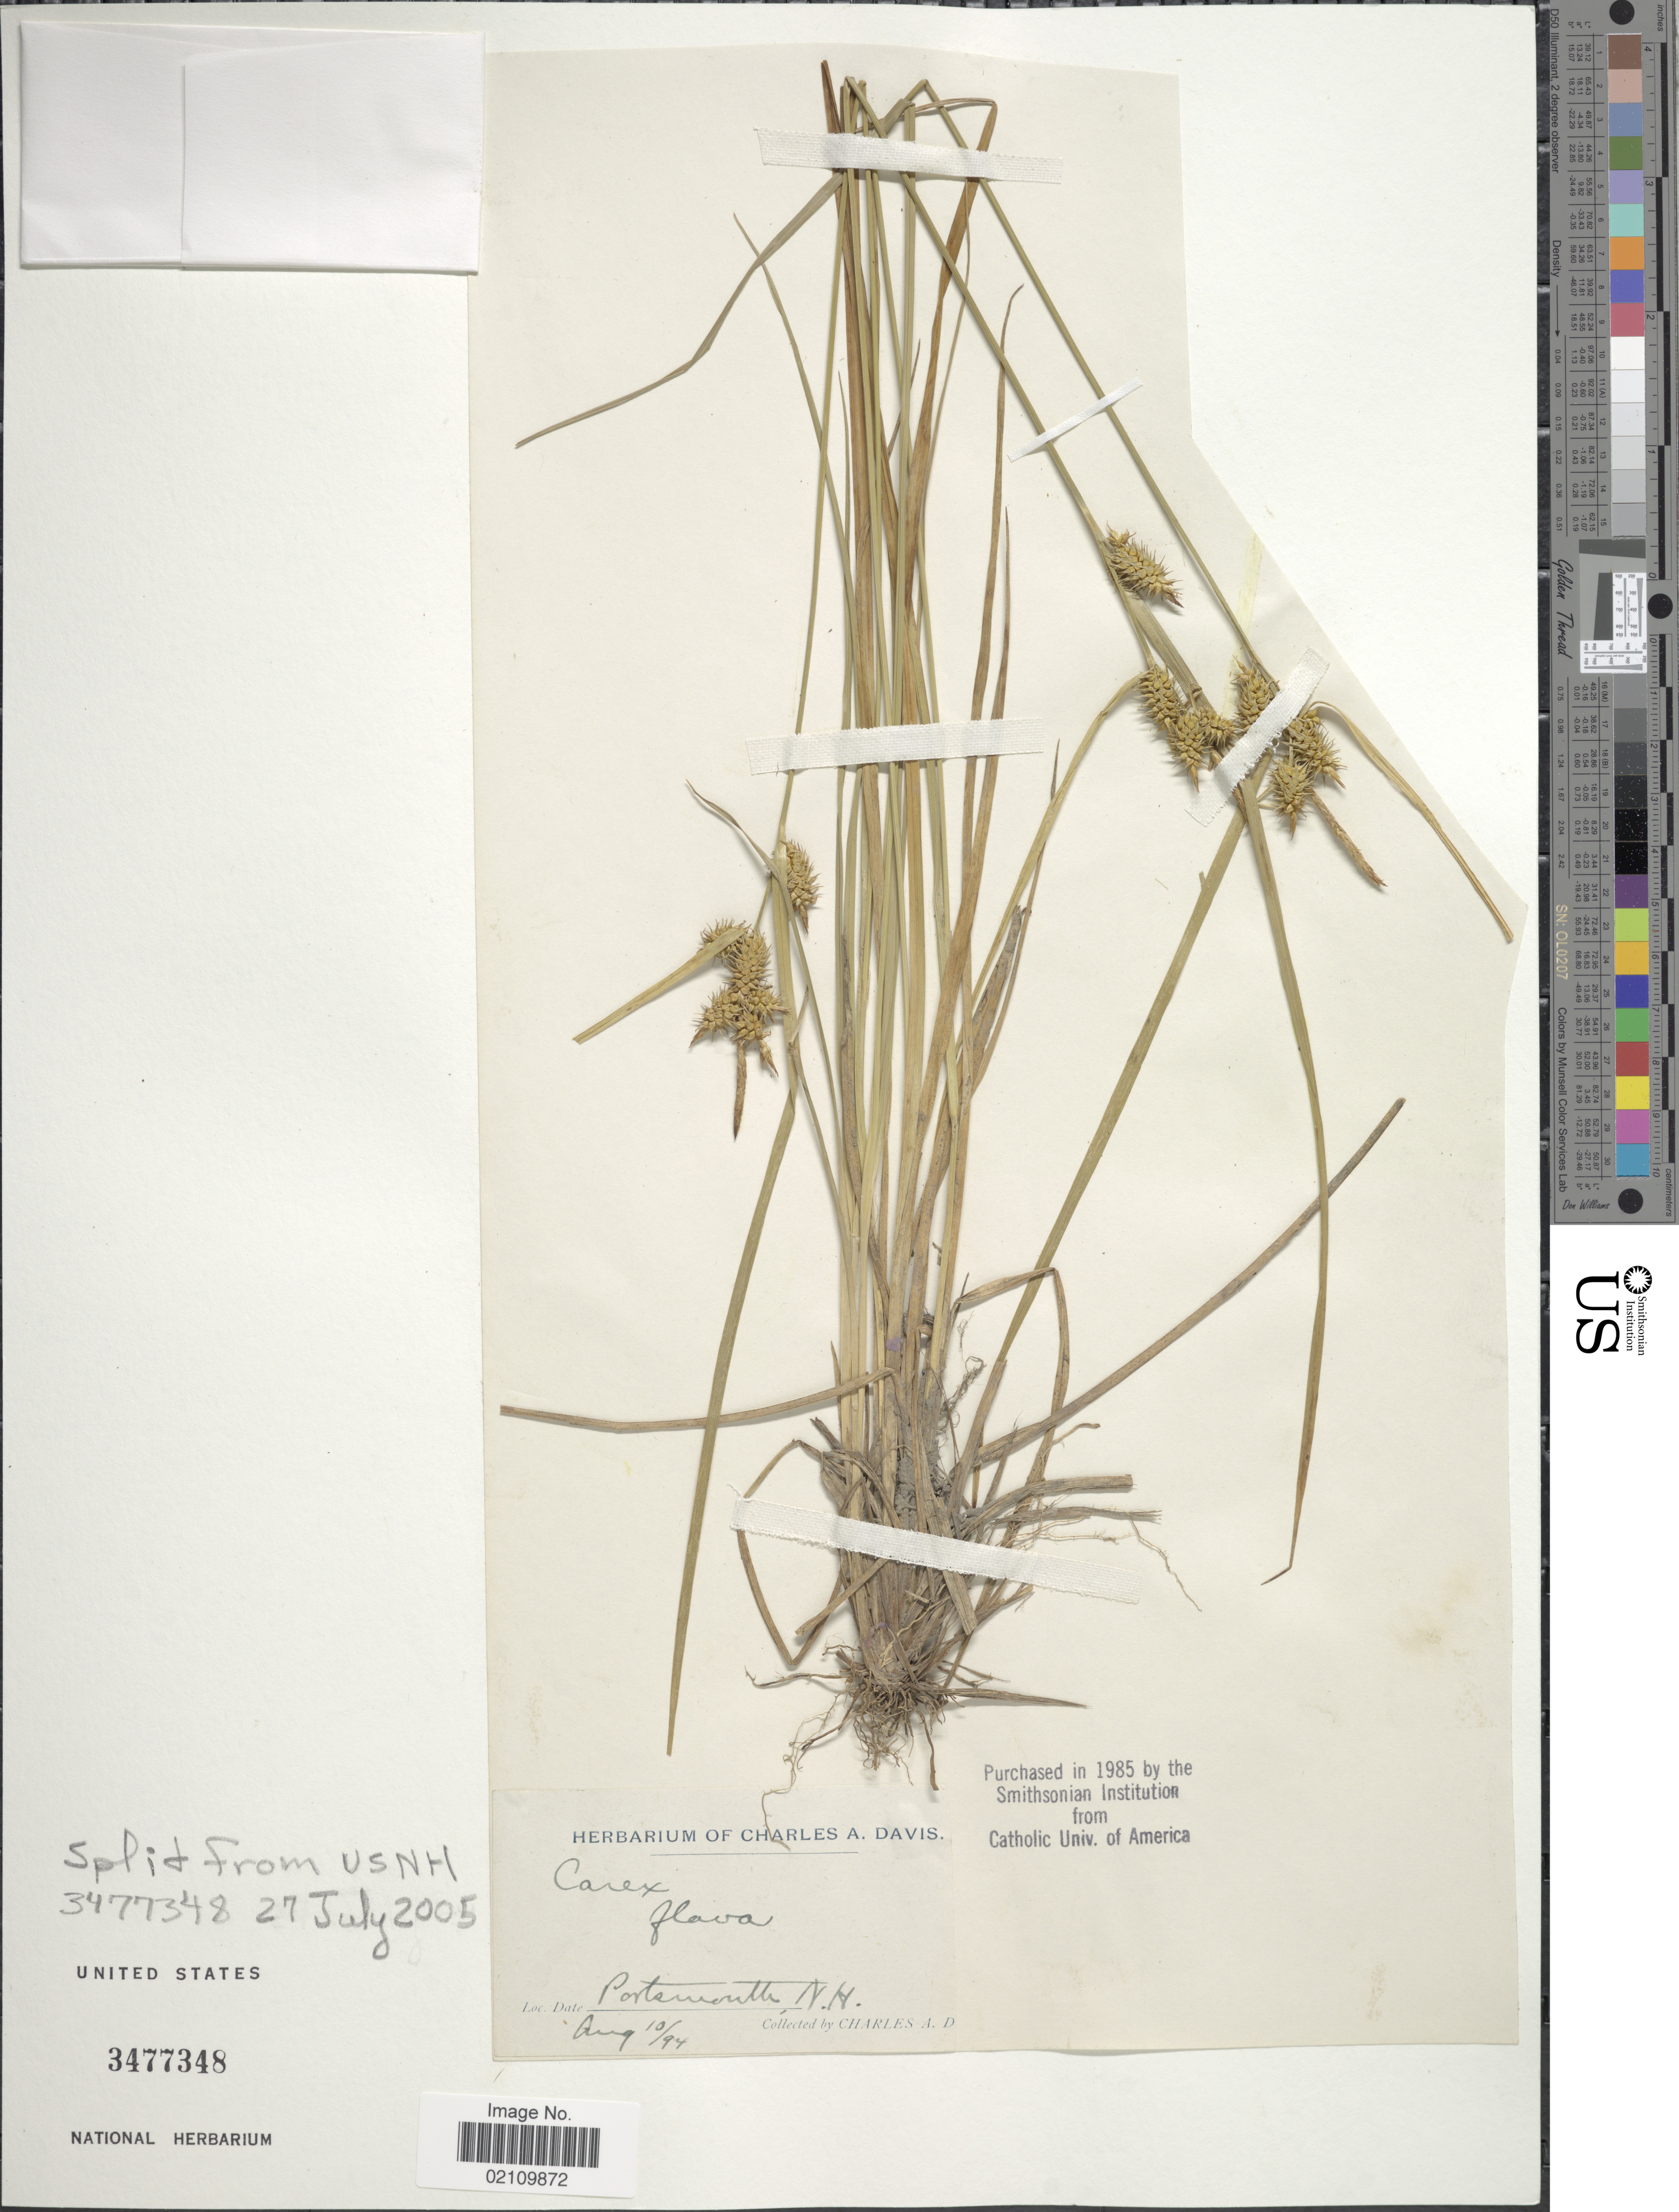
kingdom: Plantae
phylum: Tracheophyta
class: Liliopsida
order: Poales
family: Cyperaceae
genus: Carex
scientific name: Carex flava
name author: L.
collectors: C. Davis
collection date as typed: Transcribed d/m/y: 10/8/94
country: United States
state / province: New Hampshire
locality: Portsmouth, N. H.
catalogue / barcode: US 3477348